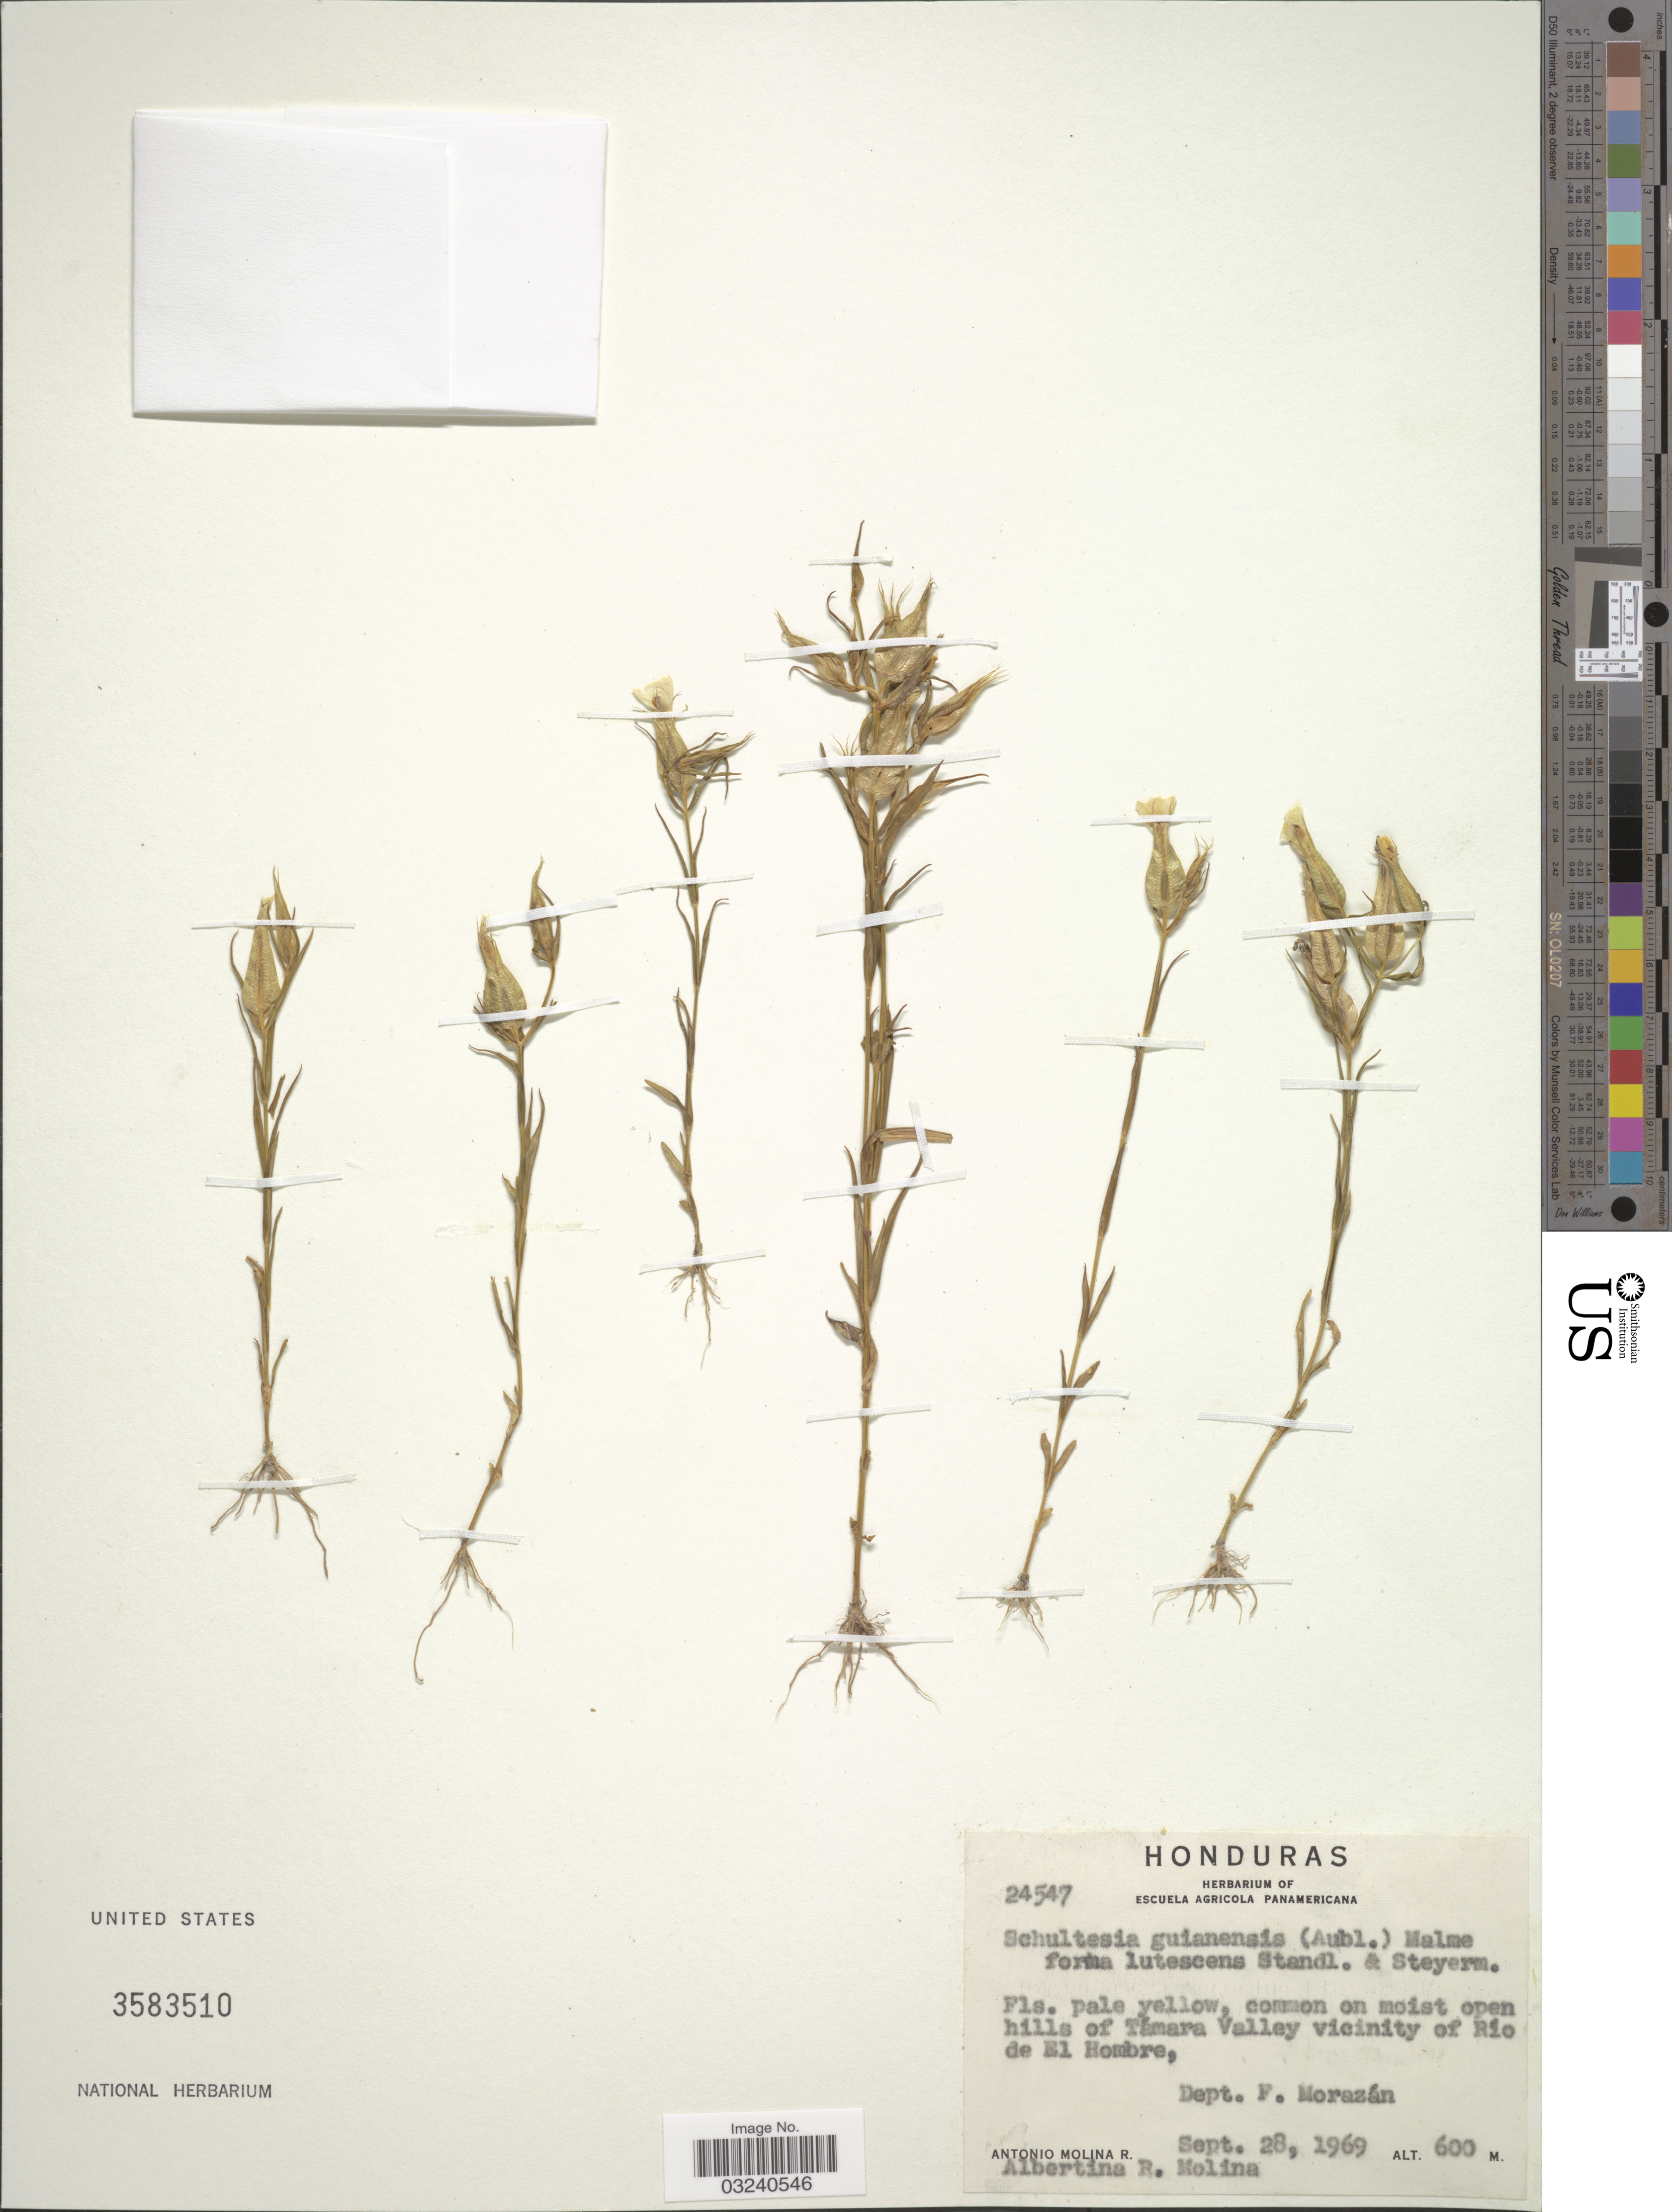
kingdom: Plantae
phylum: Tracheophyta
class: Magnoliopsida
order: Gentianales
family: Gentianaceae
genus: Schultesia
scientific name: Schultesia guianensis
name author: (Aubl.) Malme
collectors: A. Molina R. & A. R. Molina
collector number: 24547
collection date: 1969-09-28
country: Honduras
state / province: Fco. Morazán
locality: Common on moist open hills of Támara Valley vicinity of Rio de El Hombre, Dept. F. Morazán.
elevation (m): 600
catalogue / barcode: US 3583510